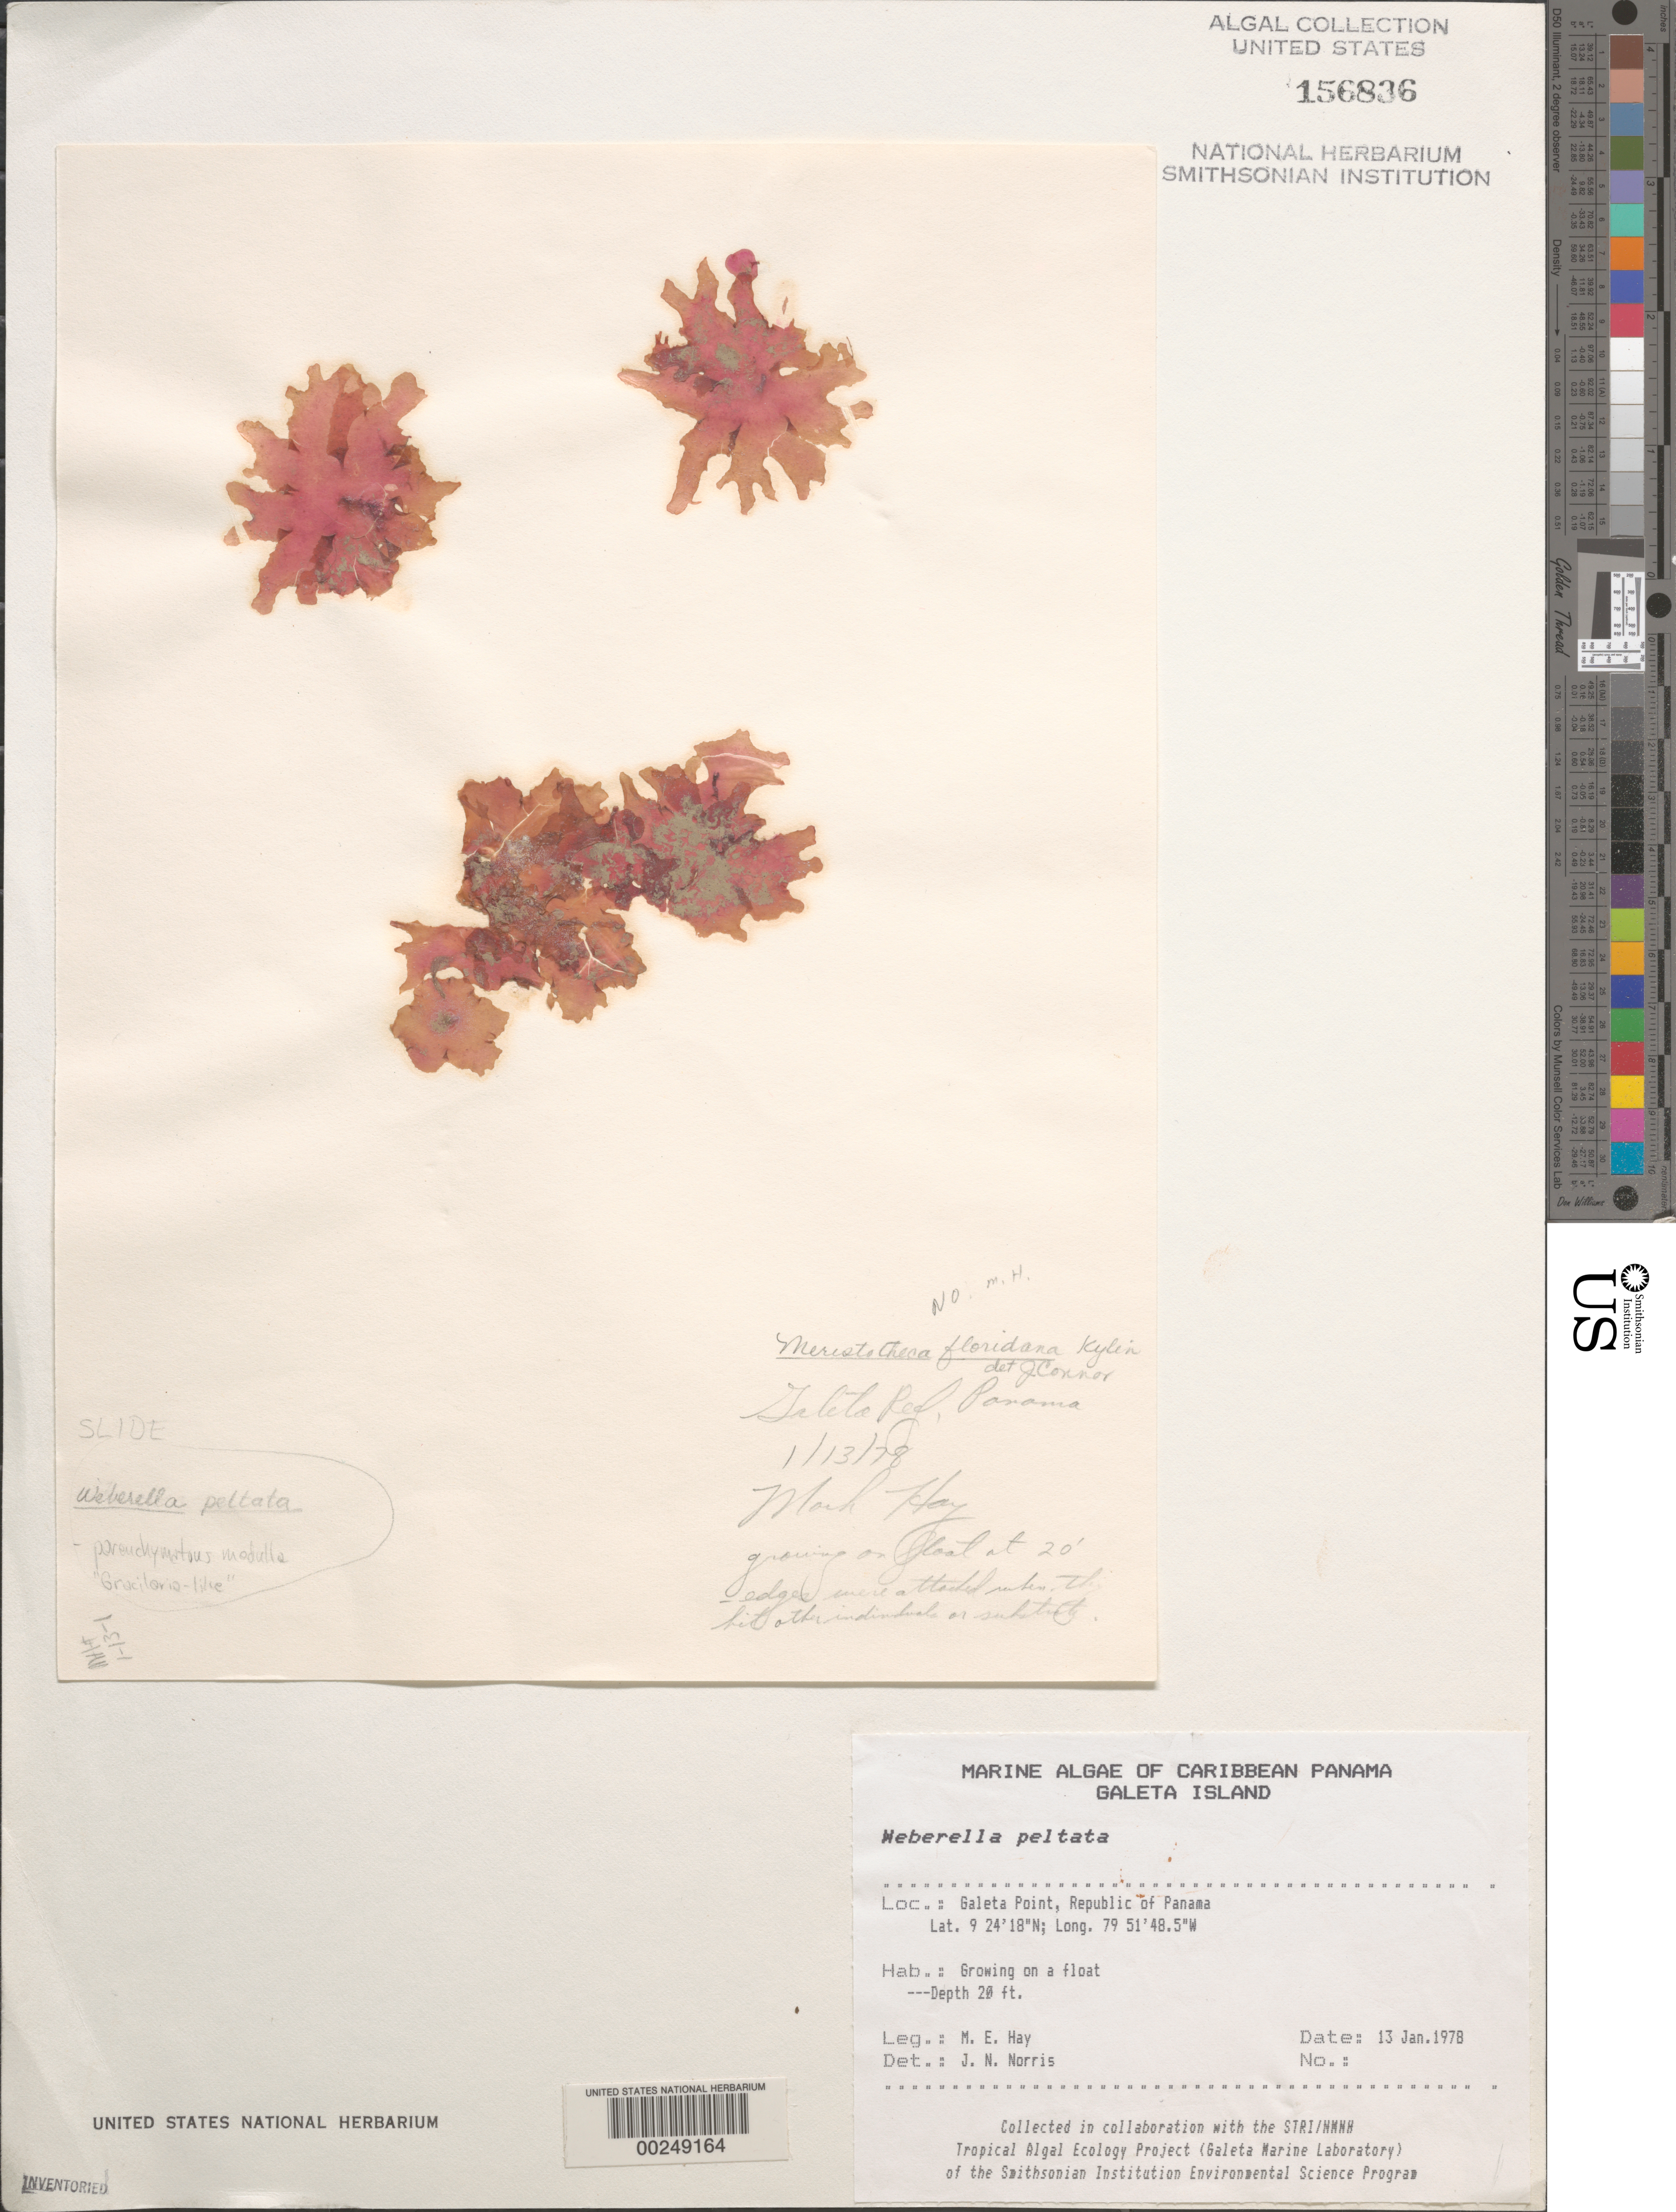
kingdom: Plantae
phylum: Rhodophyta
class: Florideophyceae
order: Rhodymeniales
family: Hymenocladiaceae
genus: Asteromenia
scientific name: Asteromenia peltata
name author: (W.R. Taylor) Huisman & A.J.K. Millar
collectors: M. E. Hay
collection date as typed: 13 Jan 1978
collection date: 1978-01-13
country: Panama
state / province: Colón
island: Galeta Island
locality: Galeta Point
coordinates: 9 24' 18" N, 79 51' 48.5" W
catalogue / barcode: US 156836